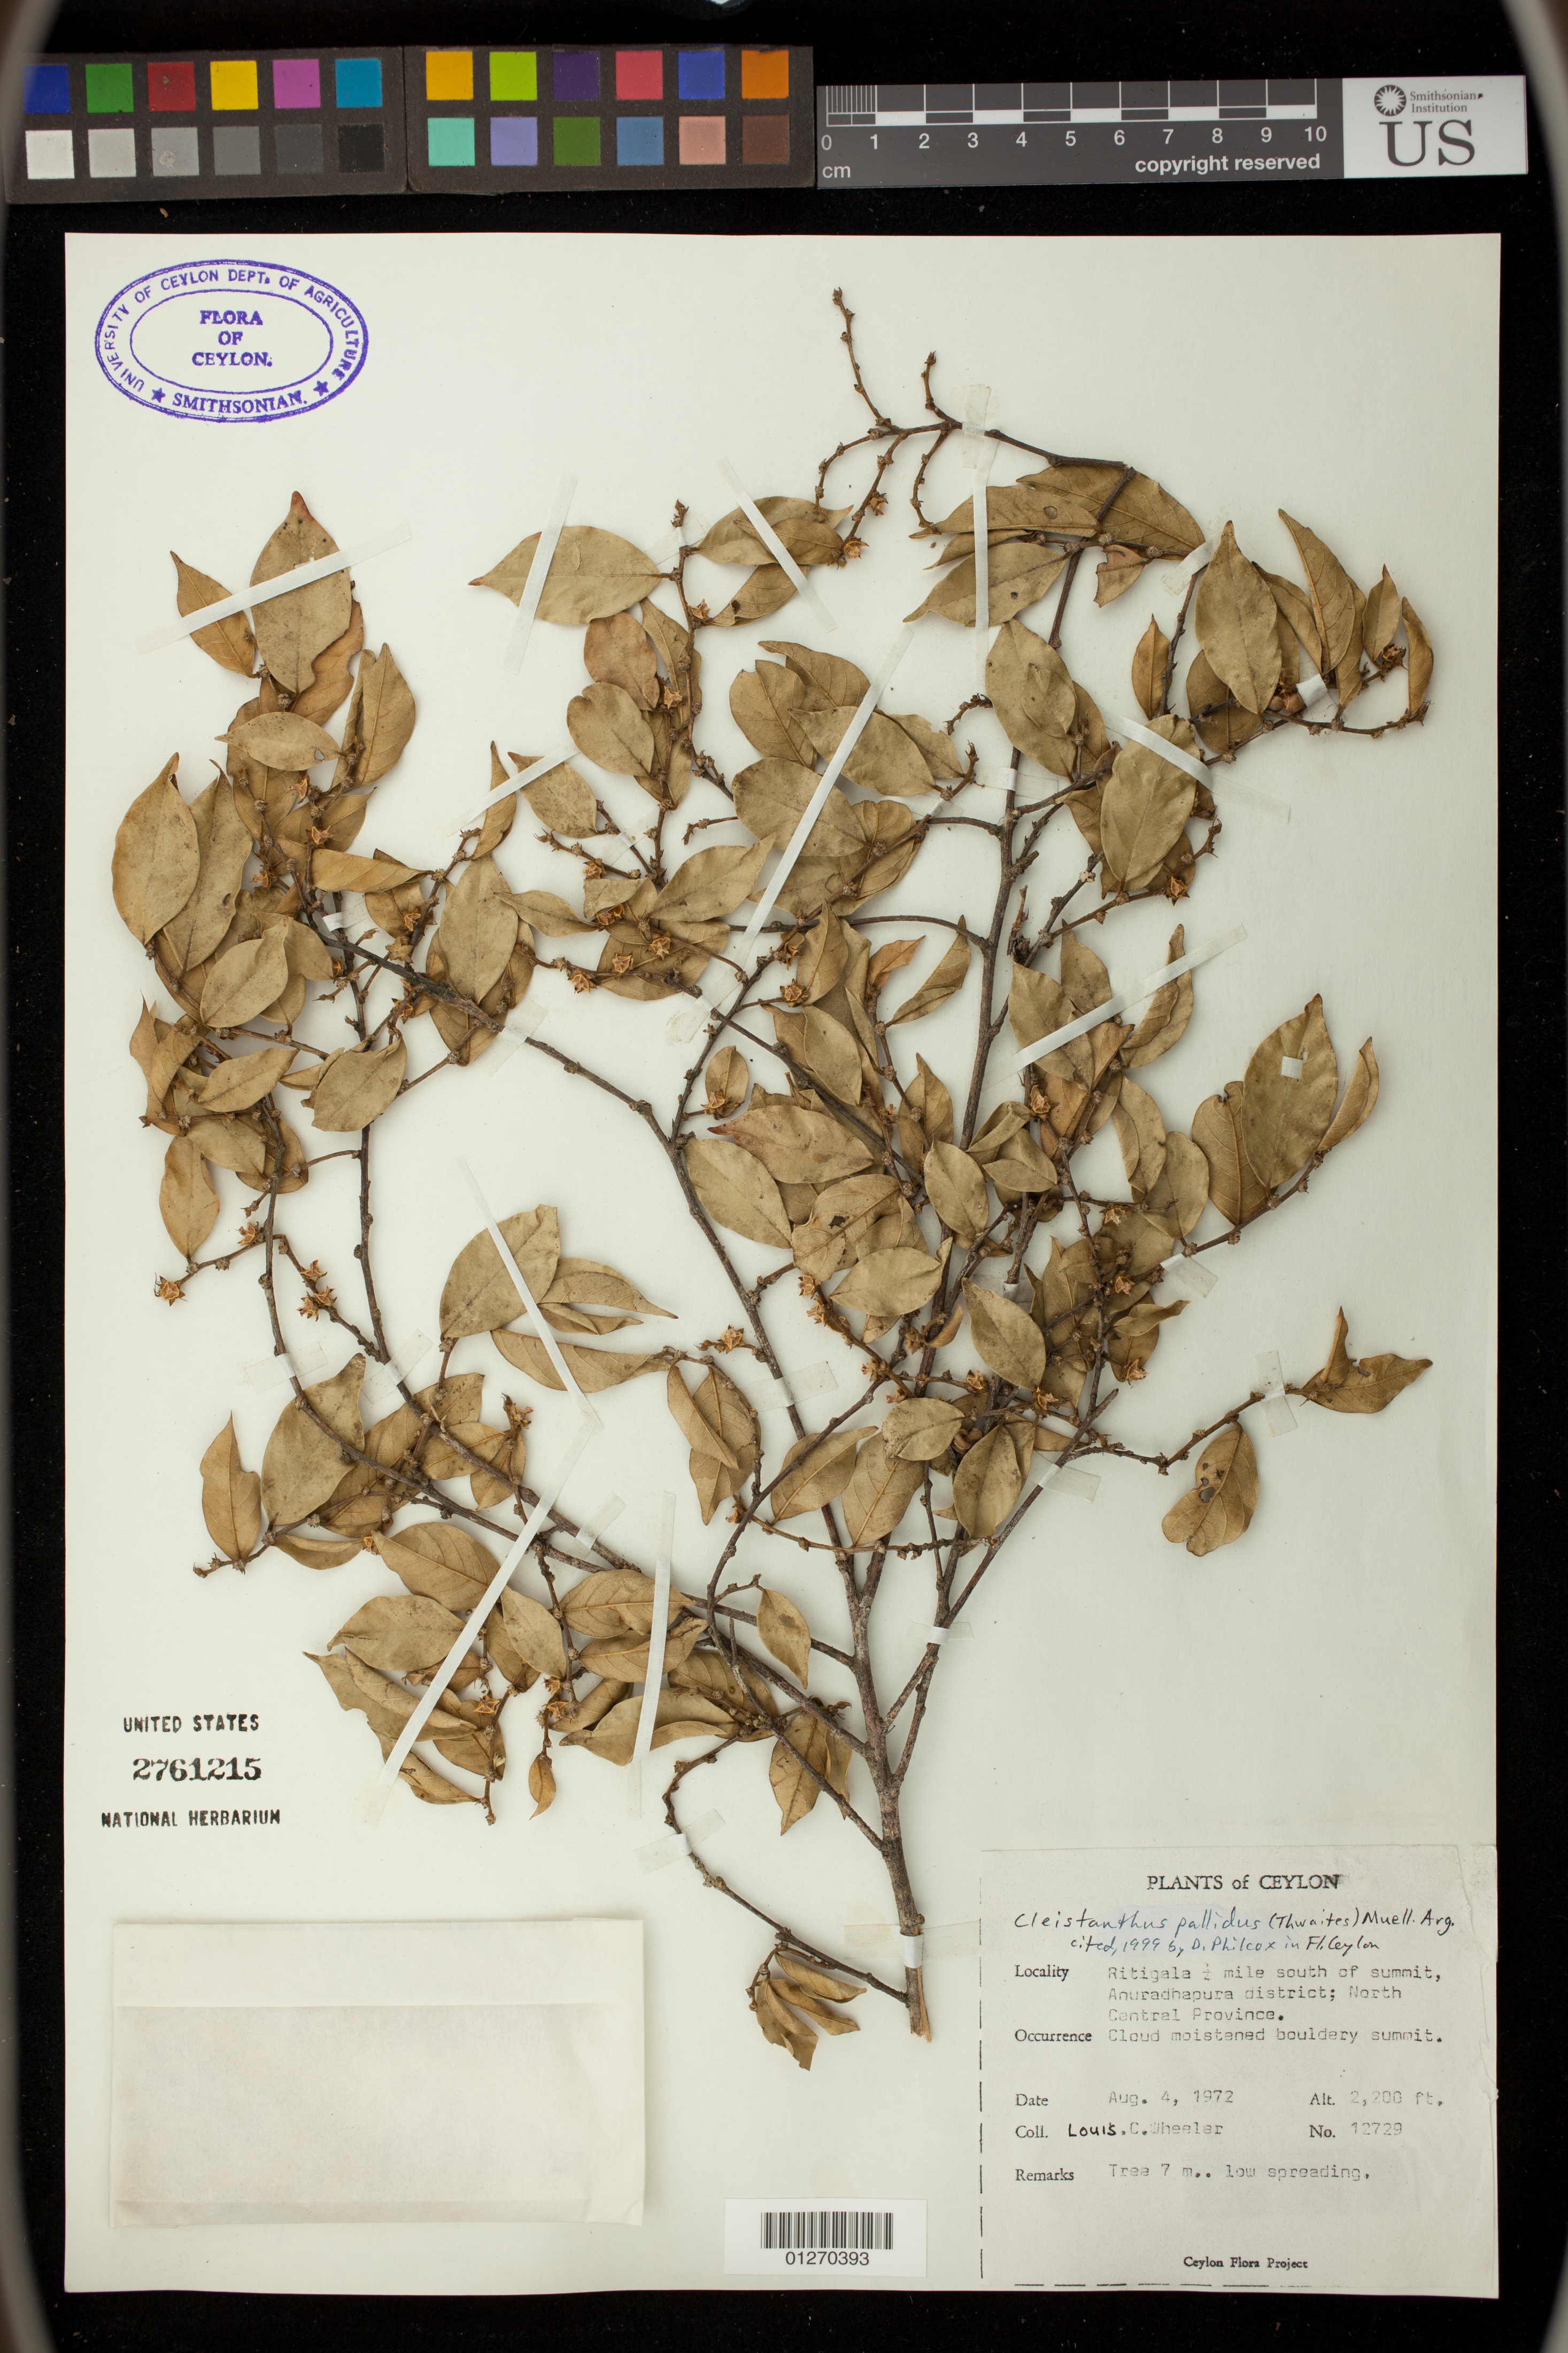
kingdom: Plantae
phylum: Tracheophyta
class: Magnoliopsida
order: Malpighiales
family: Phyllanthaceae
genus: Cleistanthus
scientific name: Cleistanthus pallidus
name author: (Thwaites) Müll. Arg.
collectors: L. C. Wheeler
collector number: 12729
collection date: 1972-08-04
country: Sri Lanka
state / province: North Central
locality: Ritigala 1/4 mile south of summit, Anuradhapura district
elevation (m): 671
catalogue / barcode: US 2761215